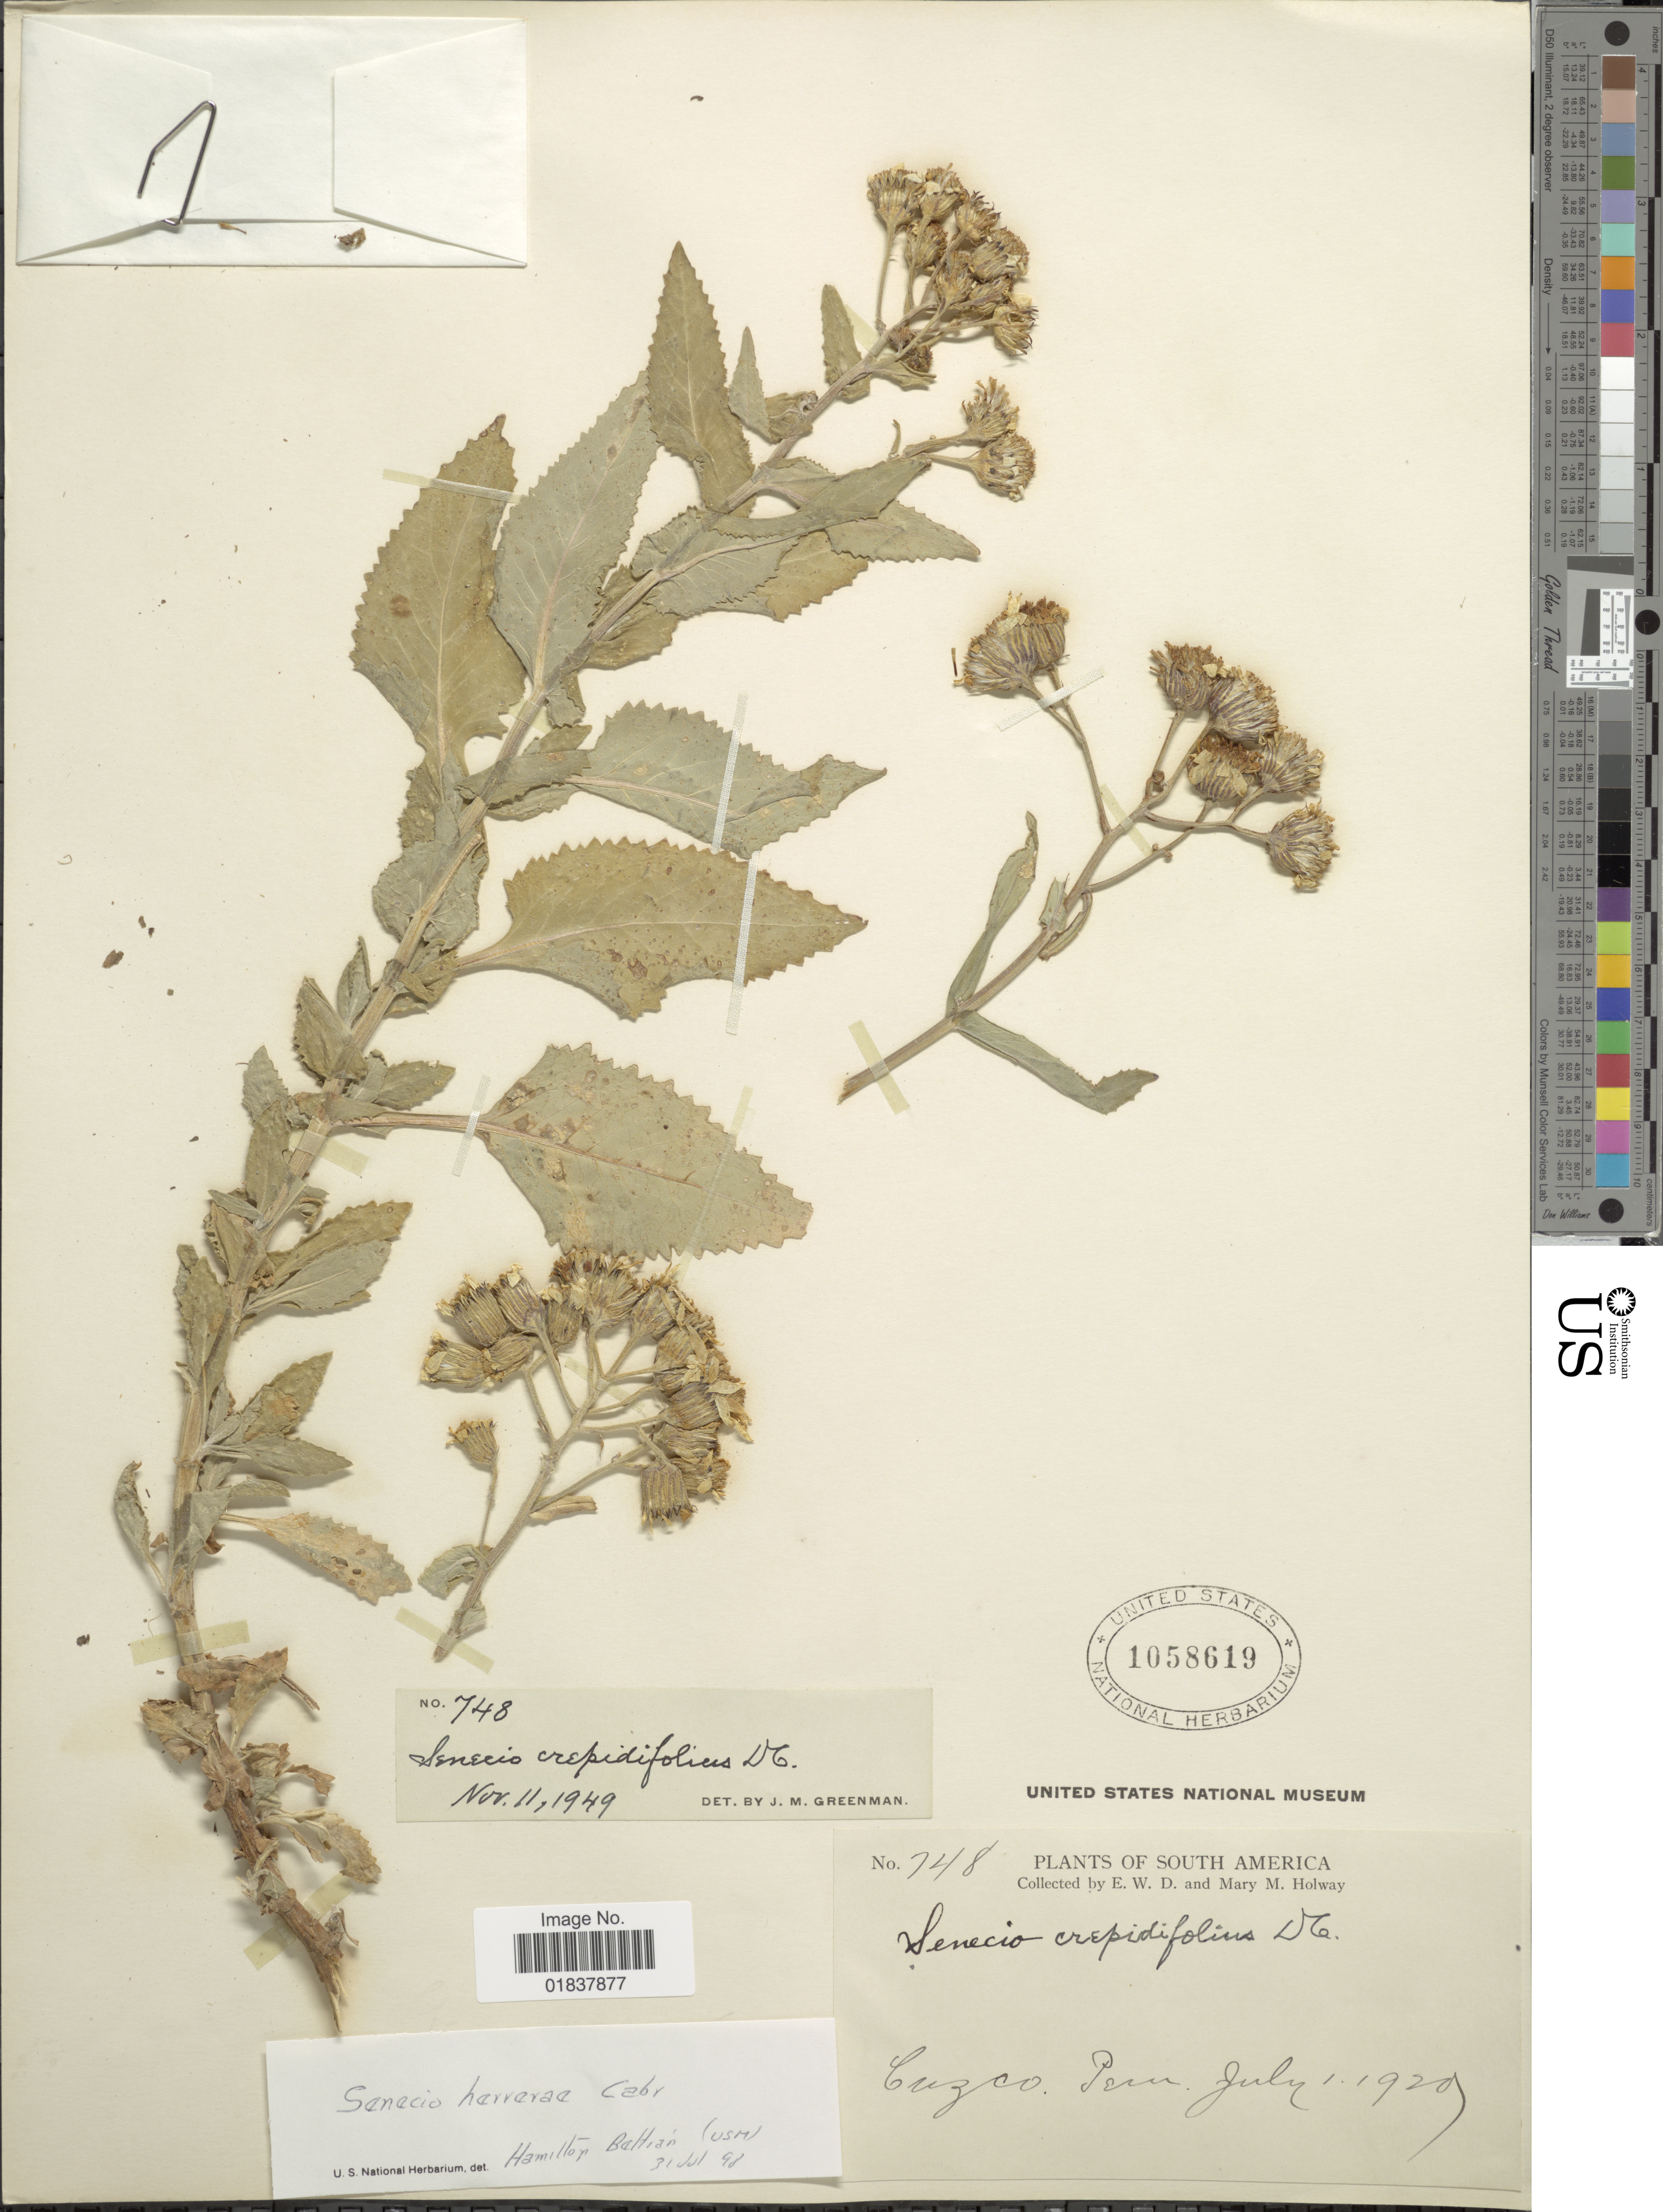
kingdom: Plantae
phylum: Tracheophyta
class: Magnoliopsida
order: Asterales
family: Asteraceae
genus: Senecio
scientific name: Senecio herrerae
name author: Cabrera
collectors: E. W. D. Holway & M. M. Holway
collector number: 748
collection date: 1929-07-01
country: Peru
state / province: Cusco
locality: South America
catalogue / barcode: US 1058619